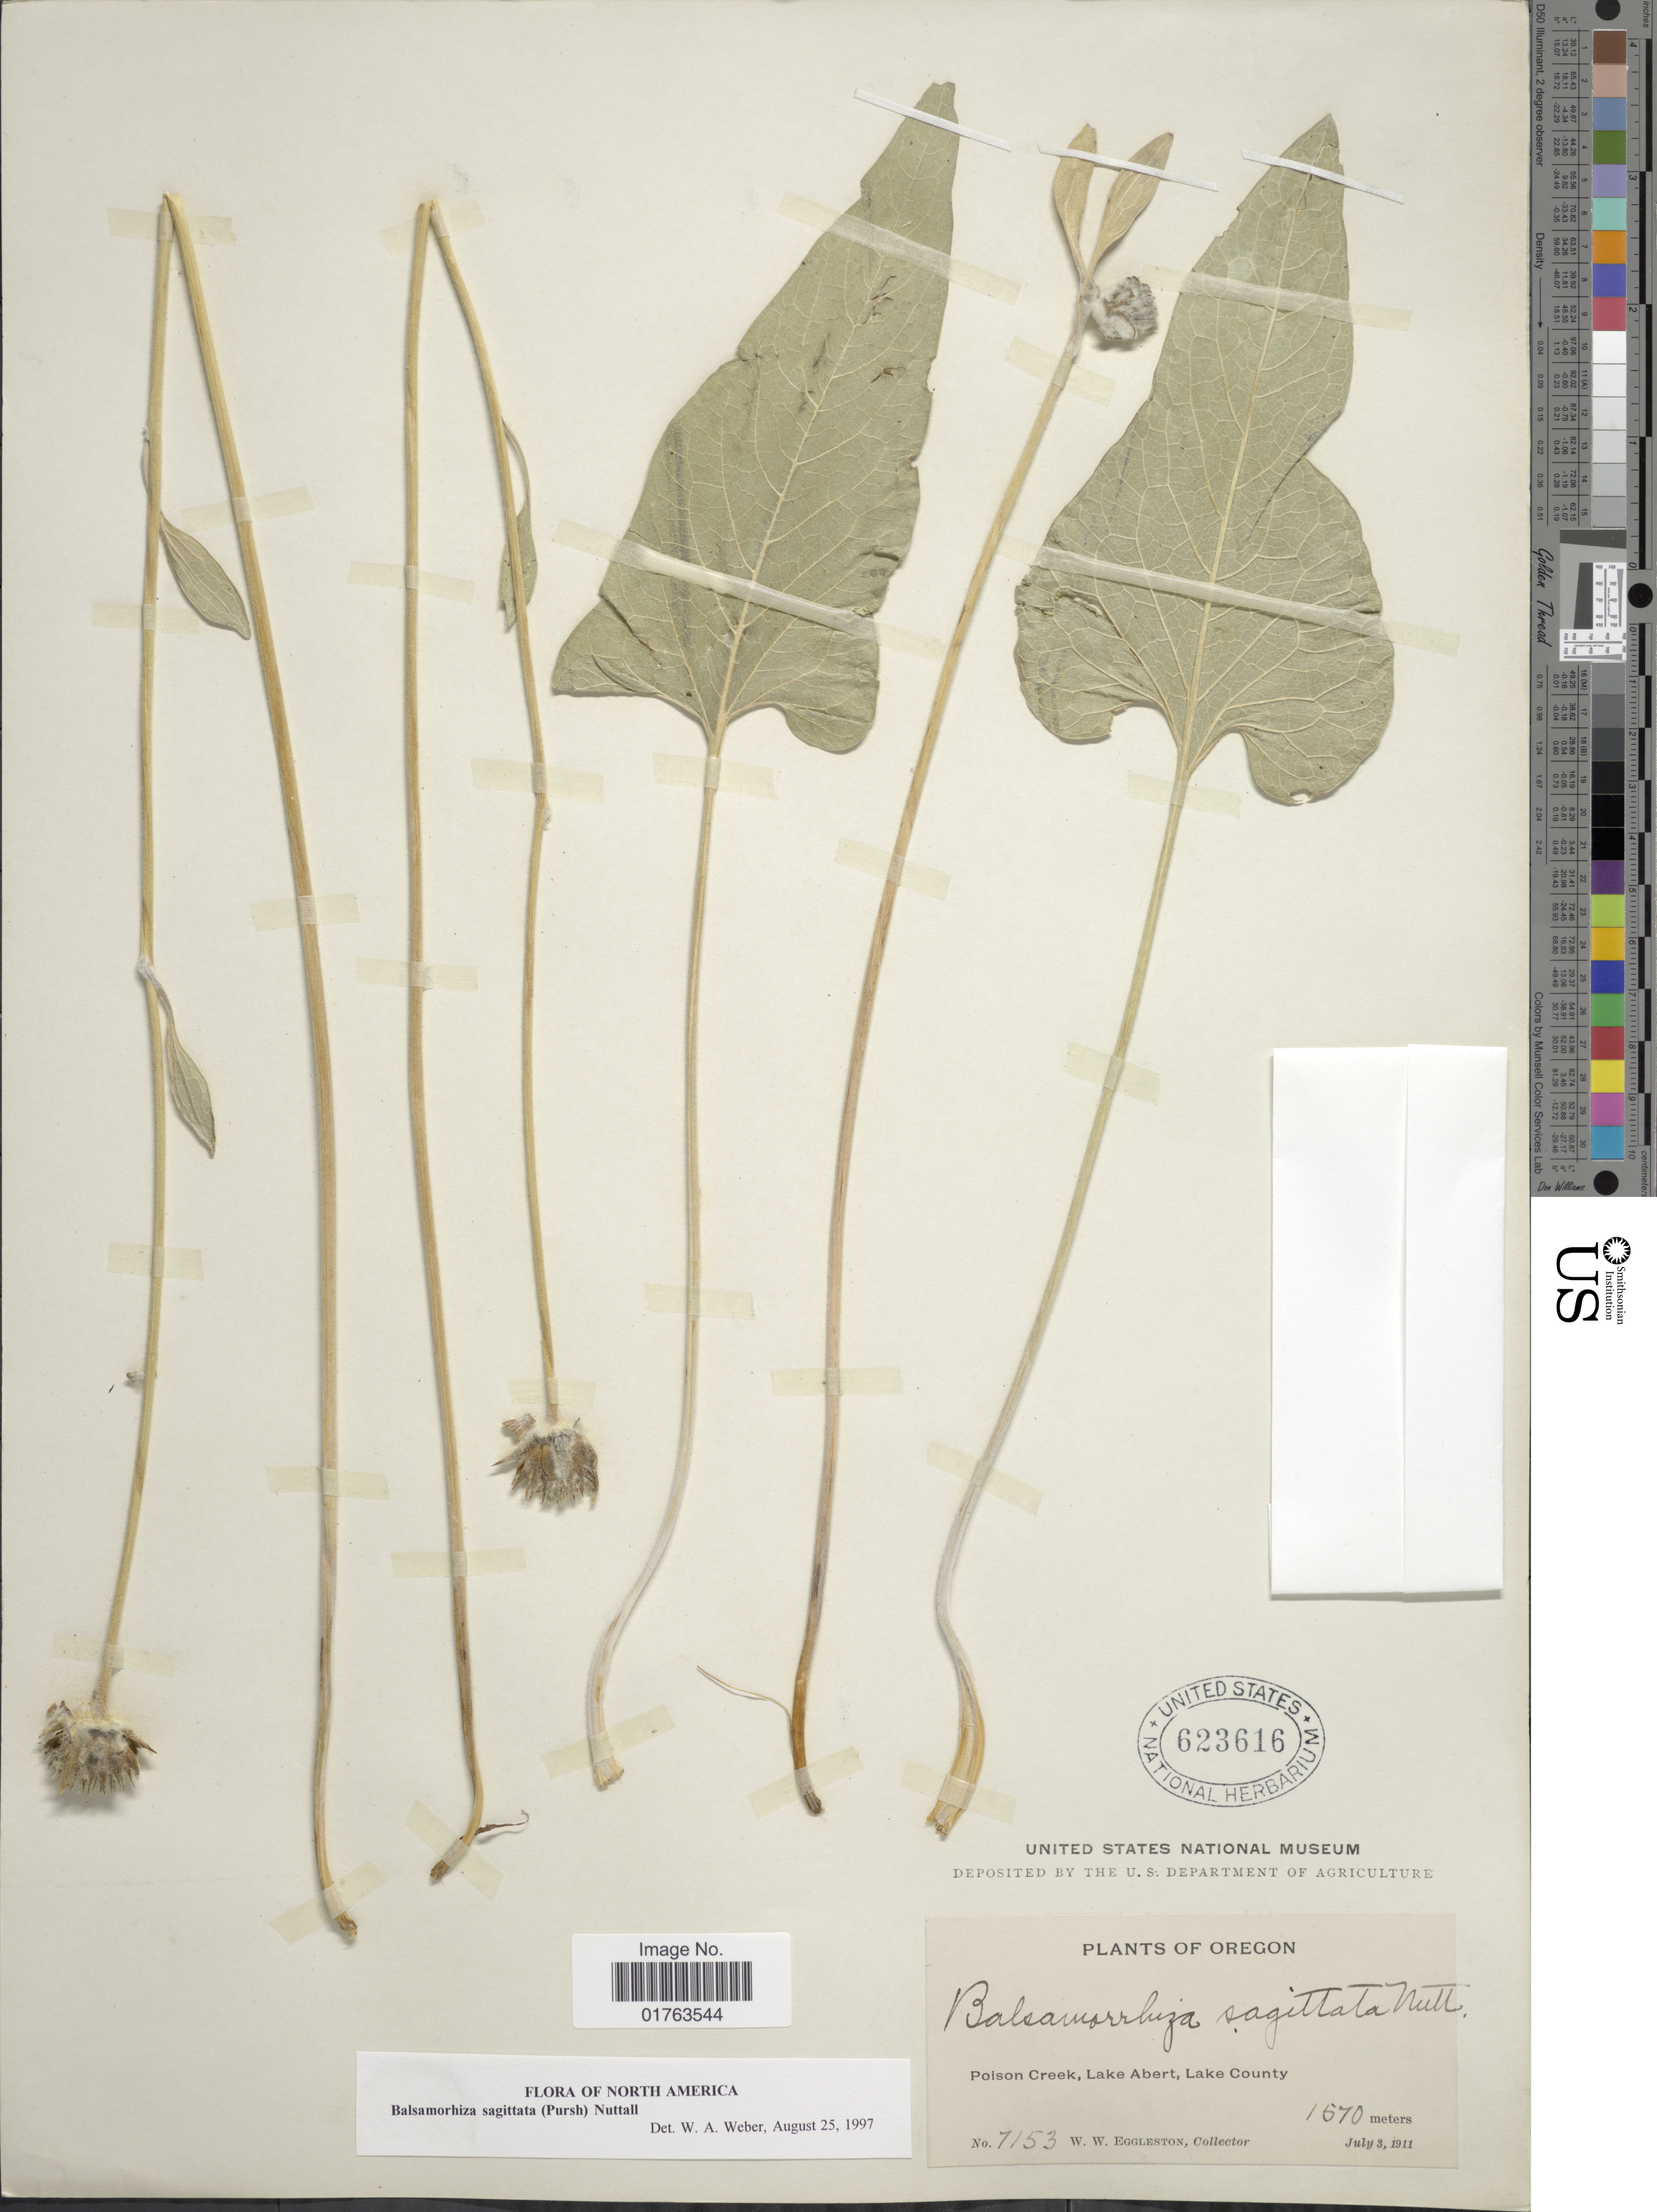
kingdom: Plantae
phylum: Tracheophyta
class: Magnoliopsida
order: Asterales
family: Asteraceae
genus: Balsamorhiza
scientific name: Balsamorhiza sagittata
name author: (Pursh) Nutt.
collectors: W. W. Eggleston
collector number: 7153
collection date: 1911-07-03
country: United States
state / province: Oregon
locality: Poison Creek, Lake Albert, Lake County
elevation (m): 1570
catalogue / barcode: US 623616